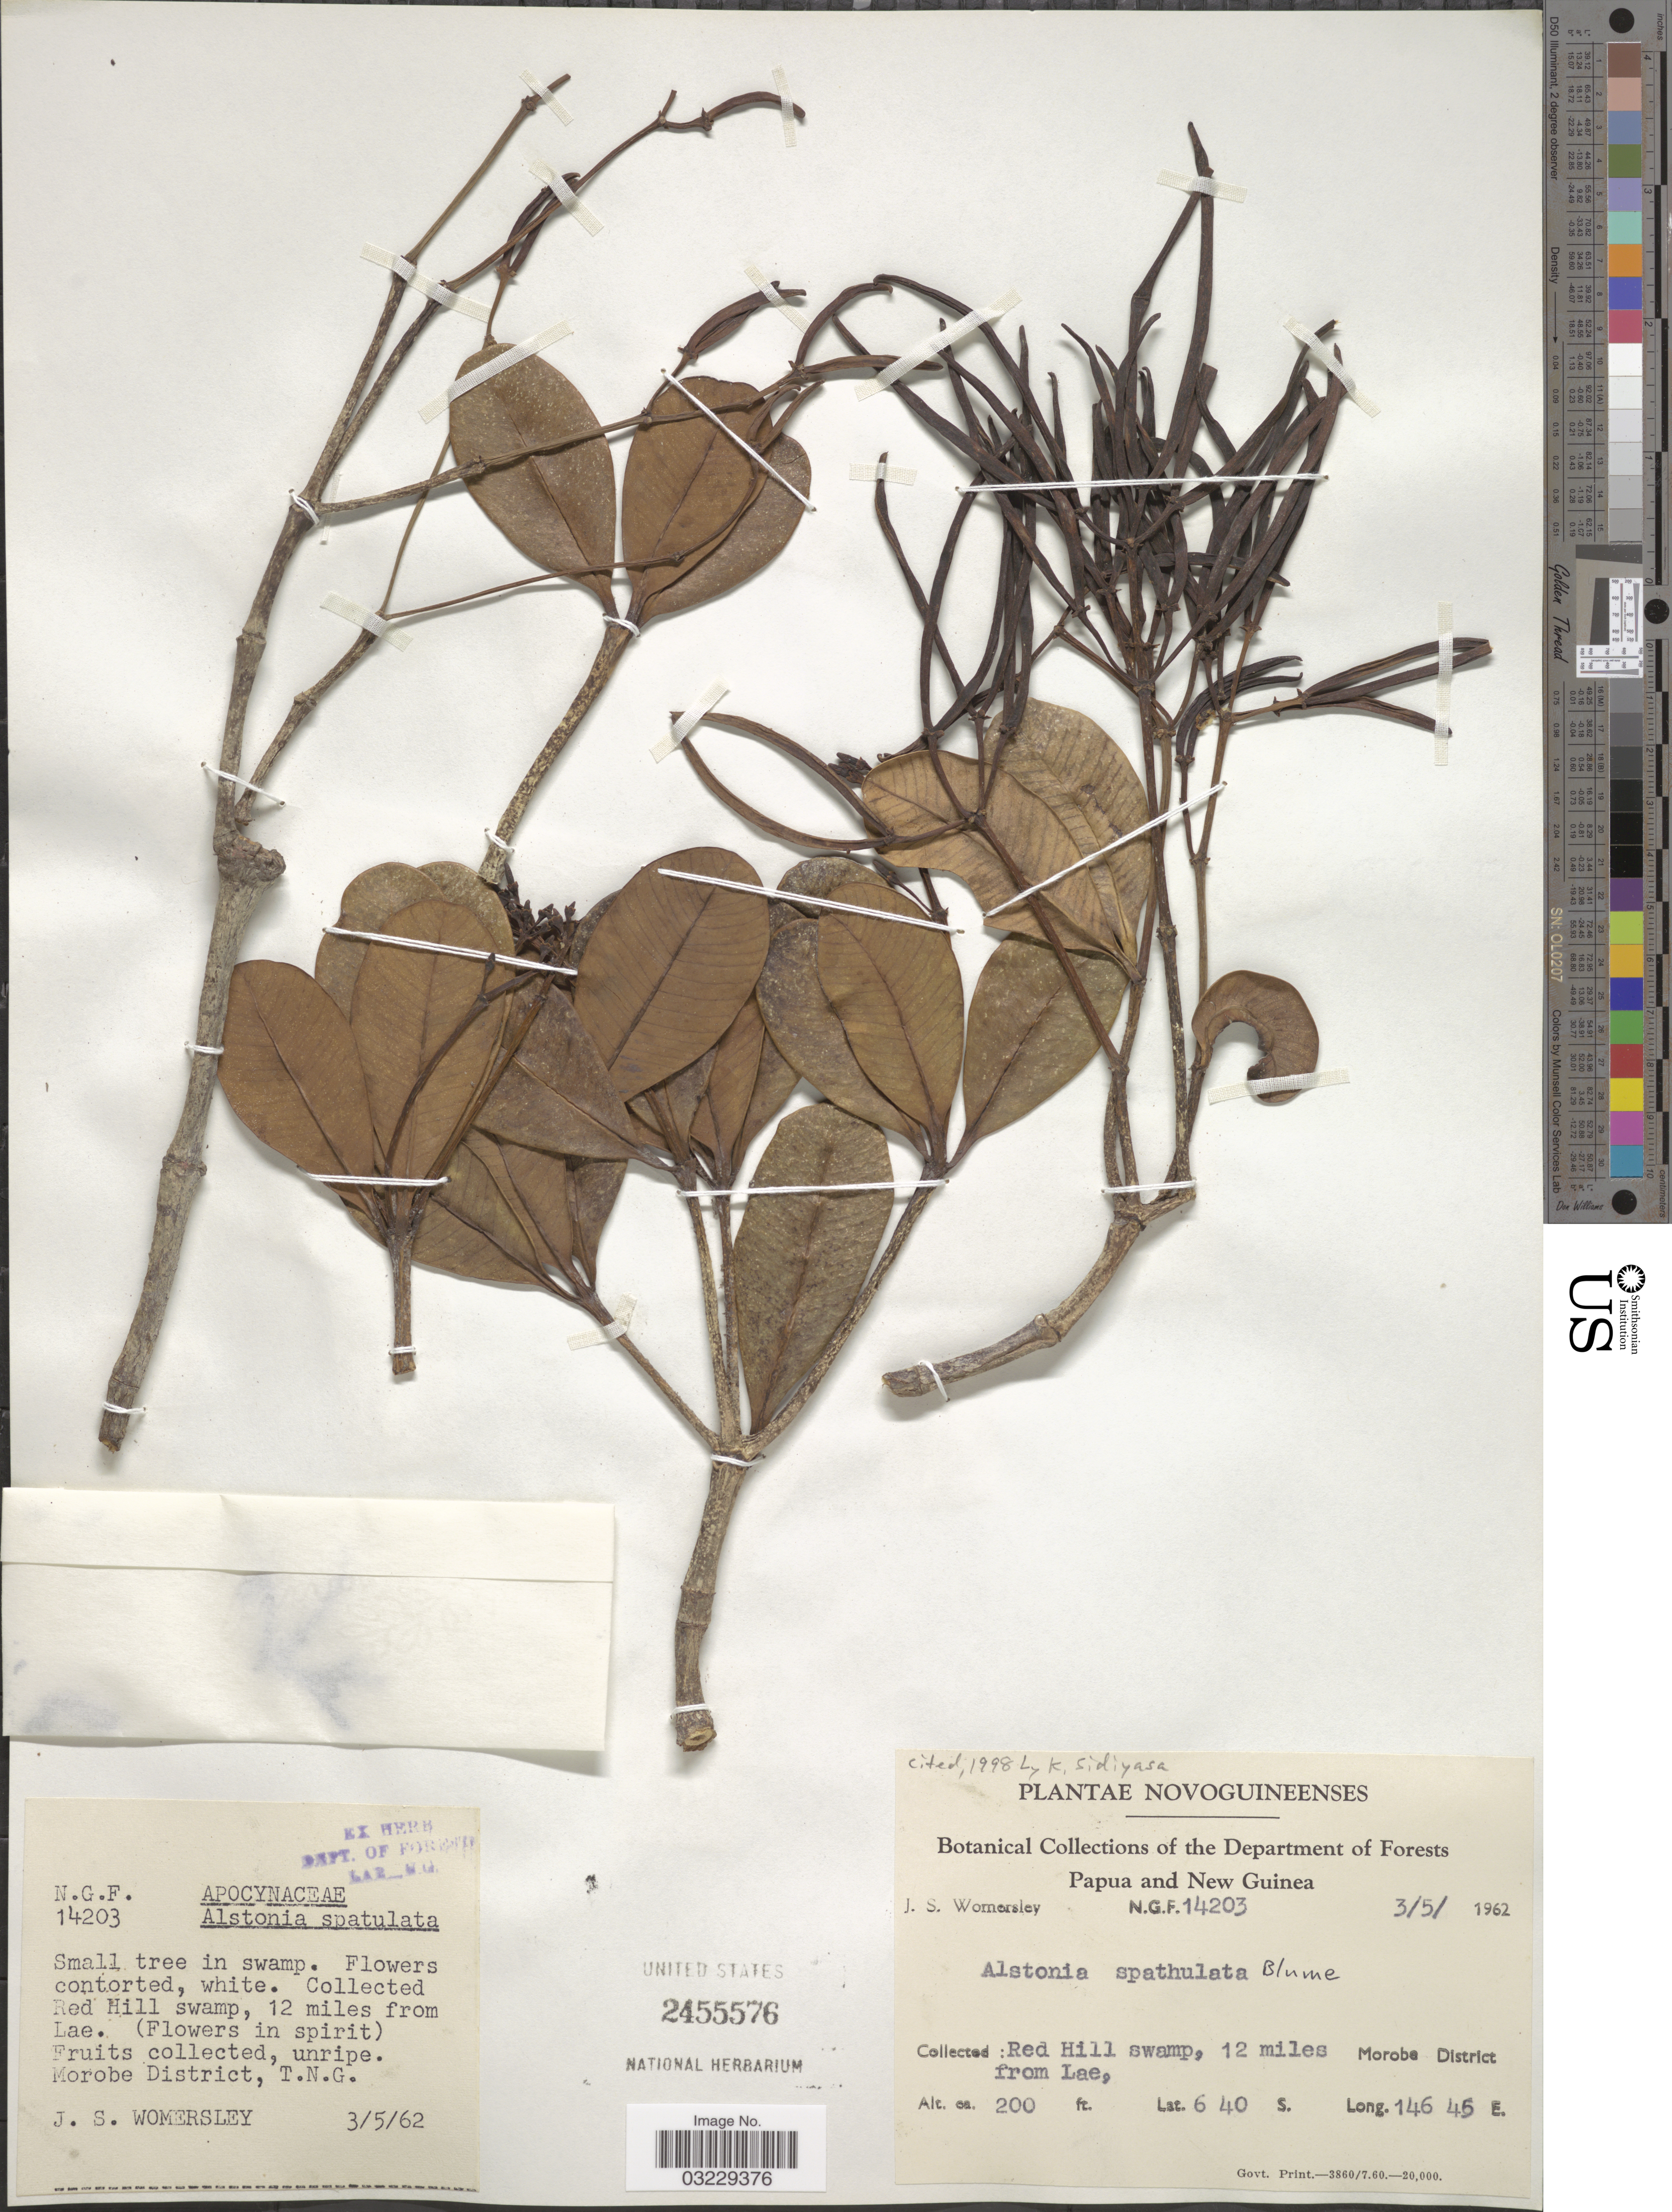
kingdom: Plantae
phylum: Tracheophyta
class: Magnoliopsida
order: Gentianales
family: Apocynaceae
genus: Alstonia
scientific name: Alstonia spathulata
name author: Blume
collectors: J. S. Womersley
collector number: NGF 14203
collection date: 1962-05-03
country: Papua New Guinea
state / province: Morobe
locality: New Guinea. Red Hill swamp, 12 miles from Lae, Morobe District. T. N. G.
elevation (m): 61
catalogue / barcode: US 2455576